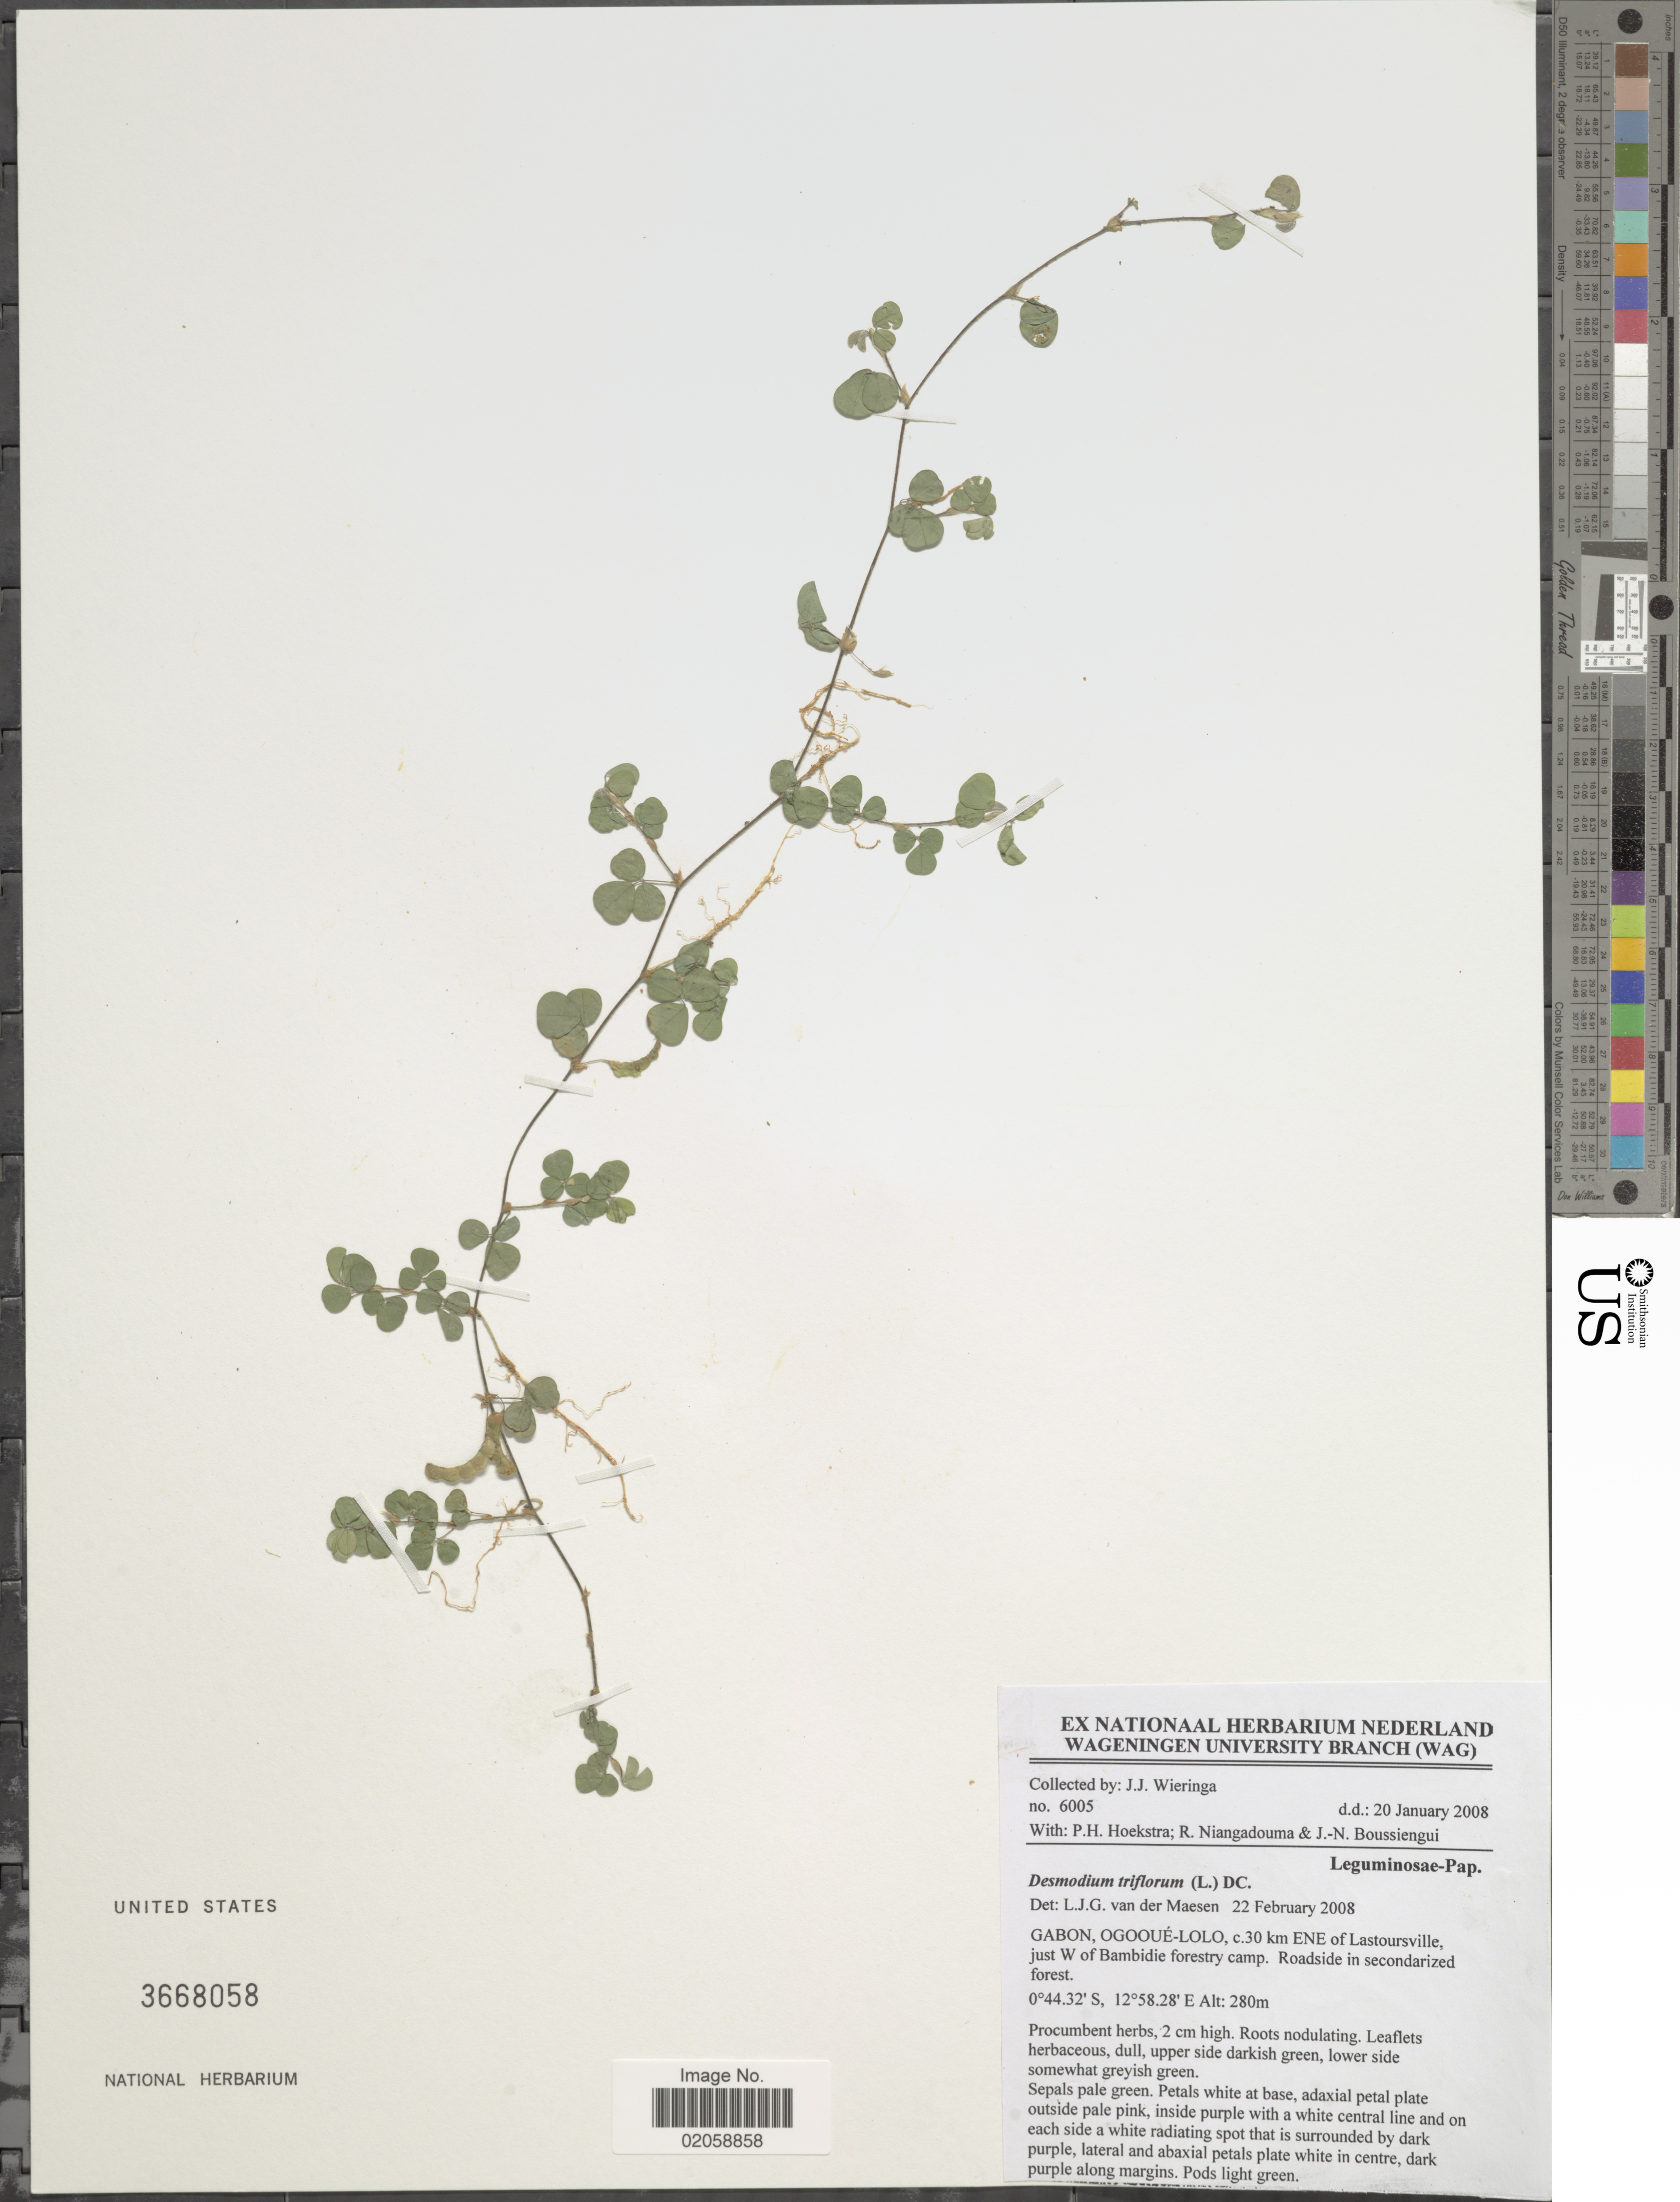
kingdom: Plantae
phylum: Tracheophyta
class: Magnoliopsida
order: Fabales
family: Fabaceae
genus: Grona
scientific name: Grona triflora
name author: (L.) H. Ohashi & K. Ohashi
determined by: Strong, Mark T., (BOT), Smithsonian Institution - National Museum of Natural History (UNITED STATES)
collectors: J. Wieringa, P. Hoekstra, R. Niangadouma & J. Boussiengui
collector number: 6005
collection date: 2008-01-20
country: Gabon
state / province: Ogooue-Lolo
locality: C. 30 km ENE of Lastoursville, just W of Bambidie forestry camp.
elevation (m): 280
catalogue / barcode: US 3668058